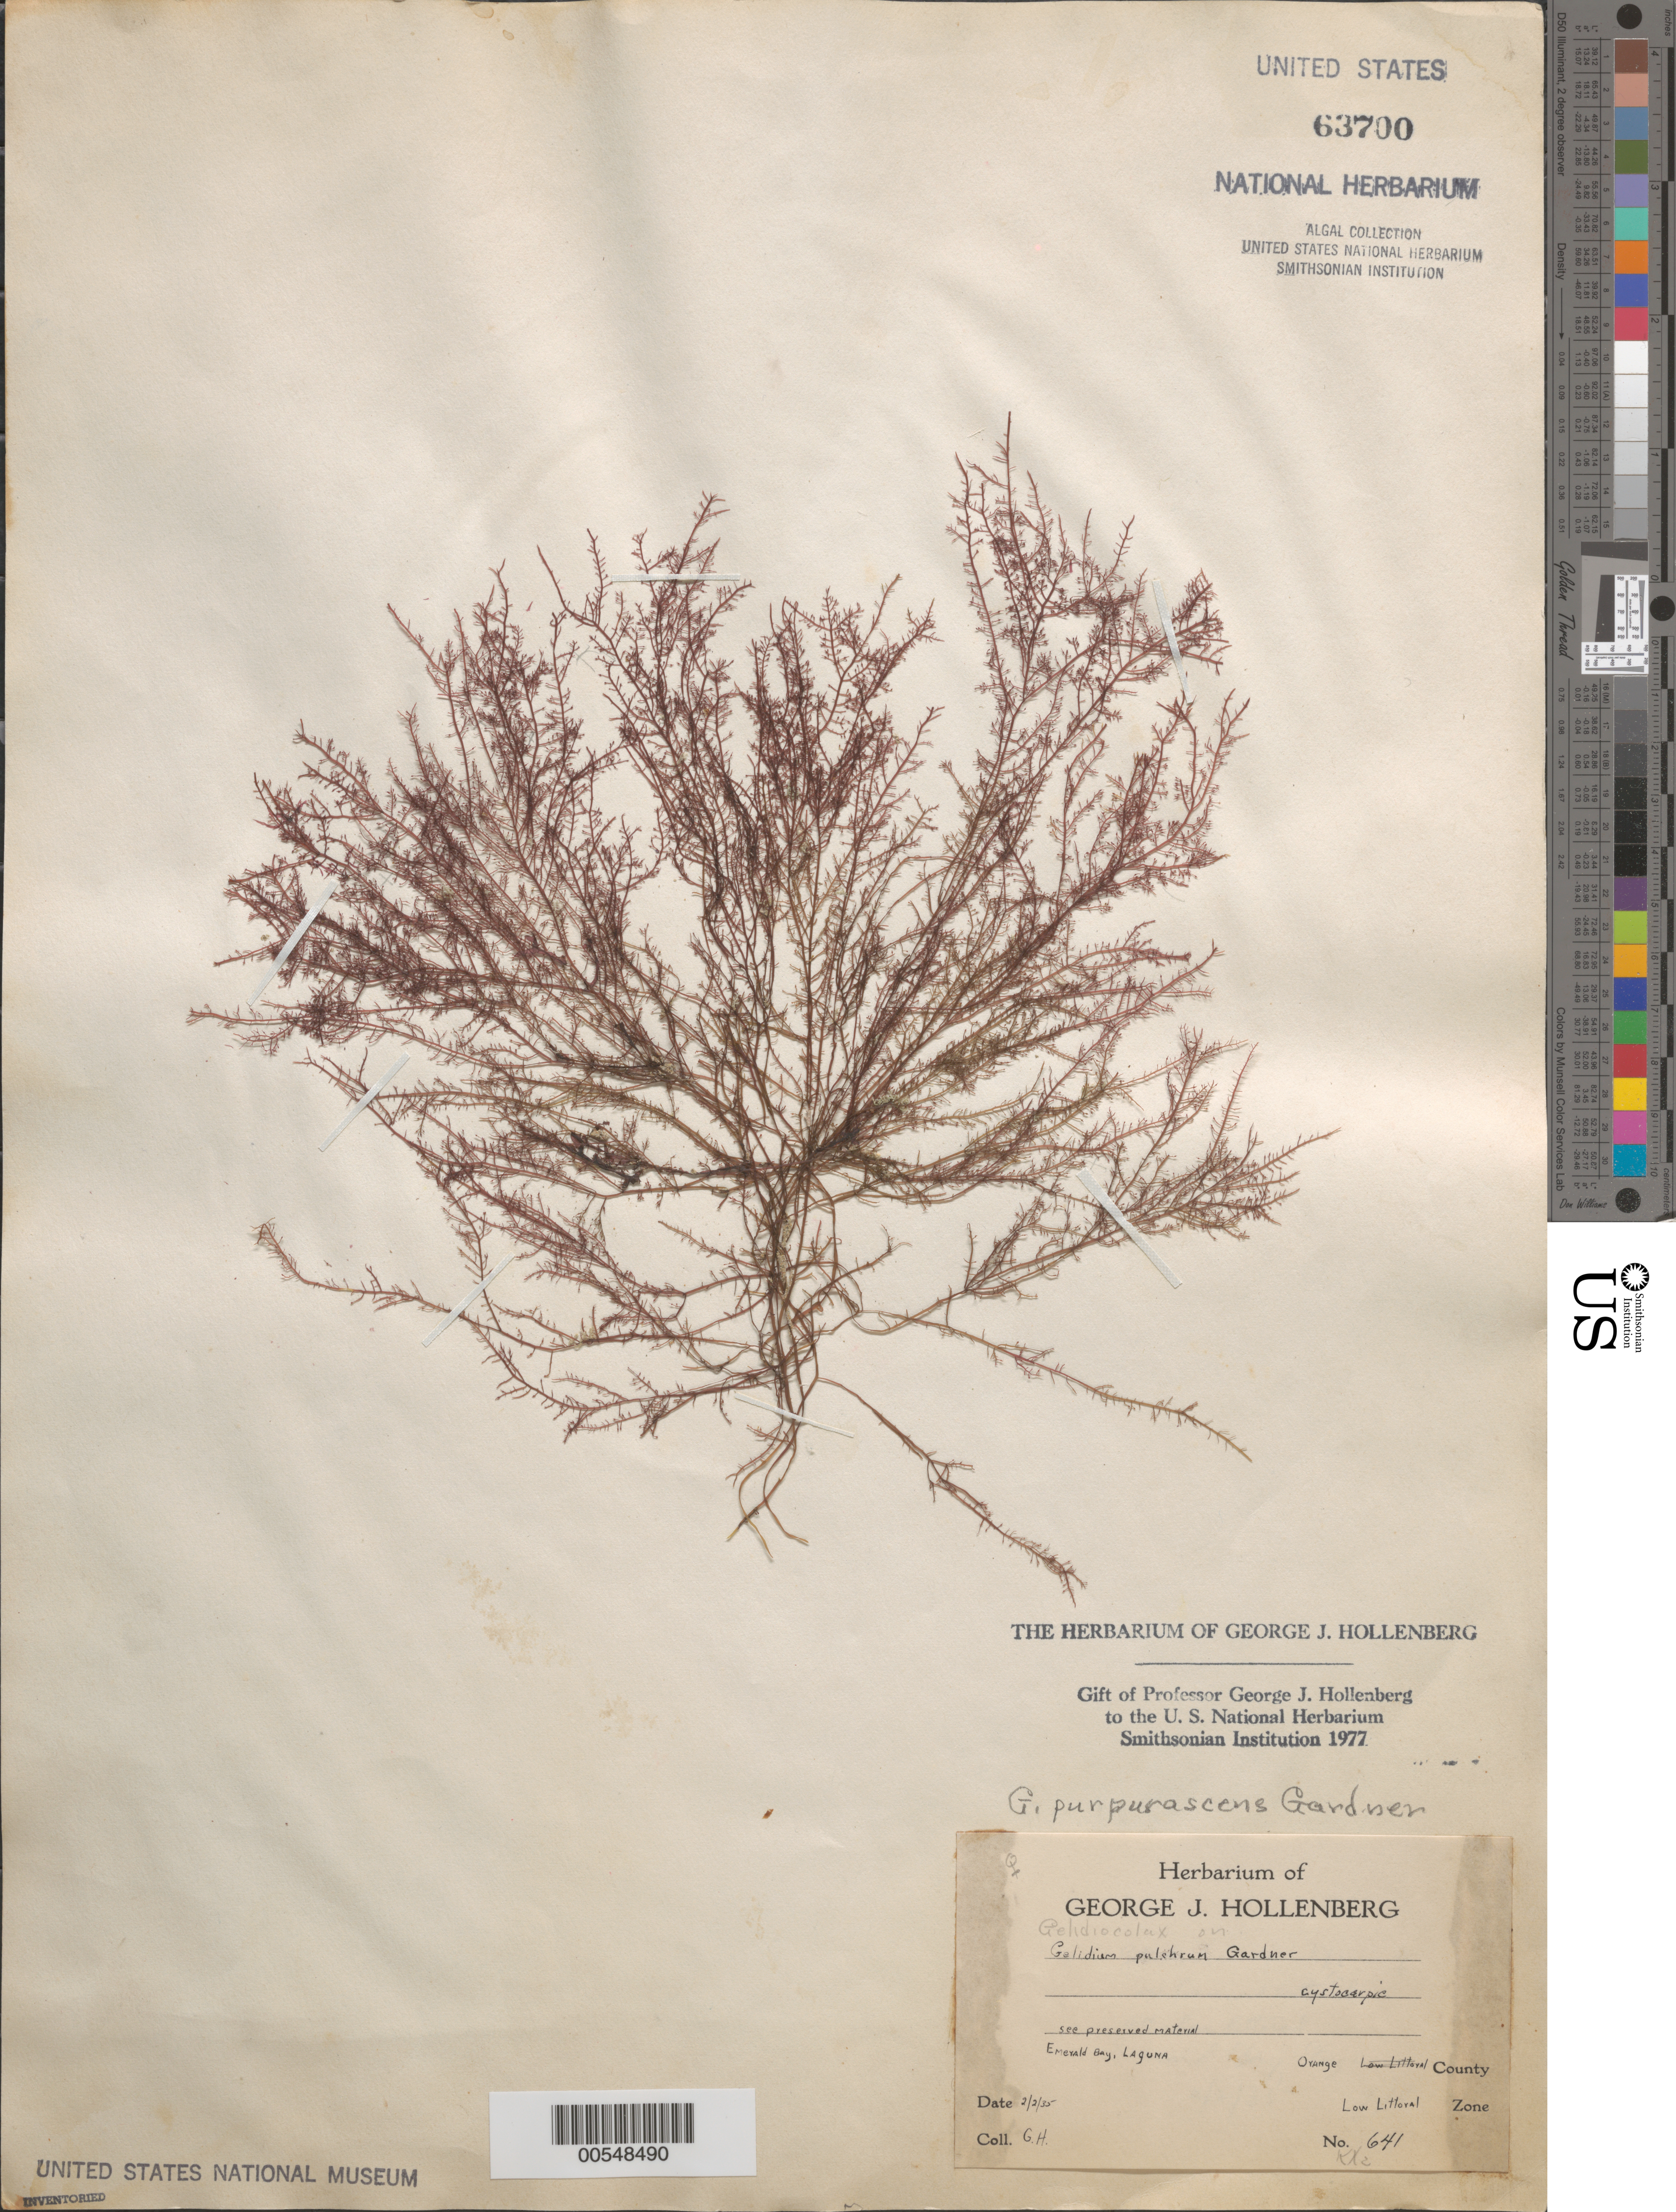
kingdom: Plantae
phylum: Rhodophyta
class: Florideophyceae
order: Gelidiales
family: Gelidiaceae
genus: Gelidium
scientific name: Gelidium purpurascens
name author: N.L. Gardner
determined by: Hollenberg, George J.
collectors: G. Hollenberg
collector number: GJH 641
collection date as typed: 02 Feb 1935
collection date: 1935-02-02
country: United States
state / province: California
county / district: Orange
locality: Emerald Bay, Laguna Beach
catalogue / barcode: US 63700